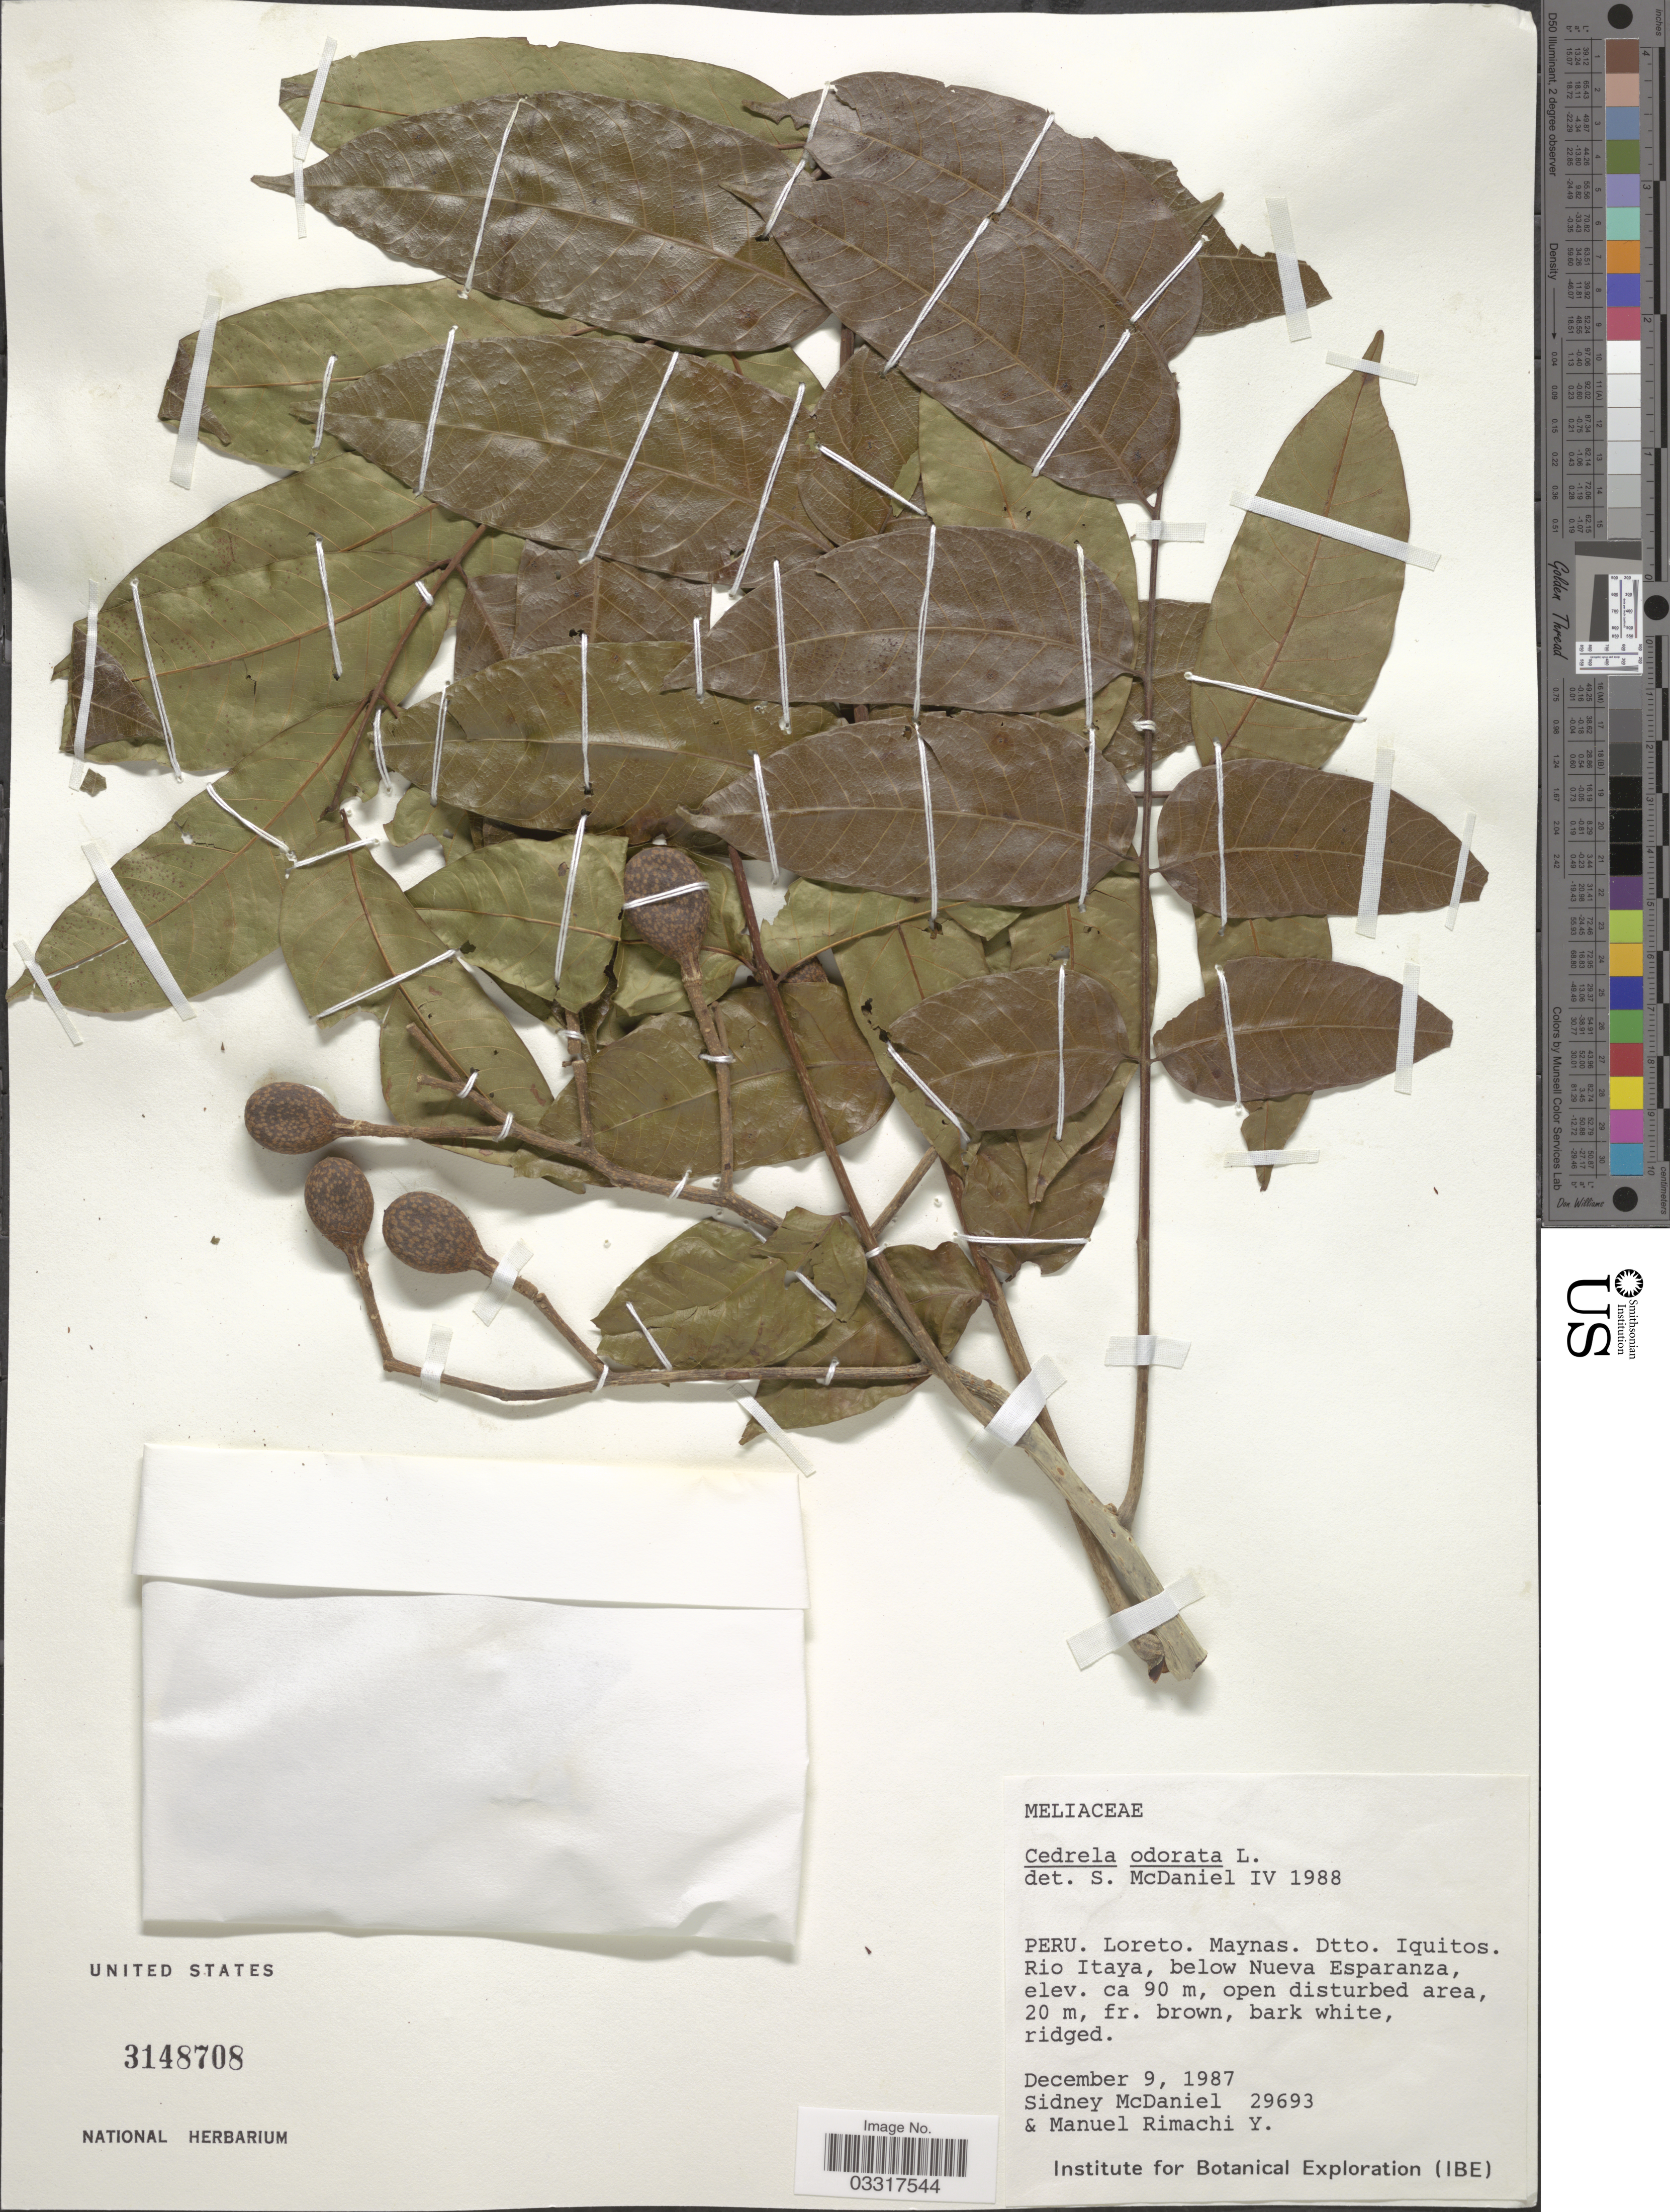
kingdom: Plantae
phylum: Tracheophyta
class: Magnoliopsida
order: Sapindales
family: Meliaceae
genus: Cedrela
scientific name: Cedrela odorata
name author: L.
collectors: S. McDaniel & M. Rimachi Y.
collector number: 29693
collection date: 1987-12-09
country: Peru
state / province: Loreto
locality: Maynas. Dtto. Iquitos. Rio Itaya, below Nueva Esparanza.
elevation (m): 90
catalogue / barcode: US 3148708